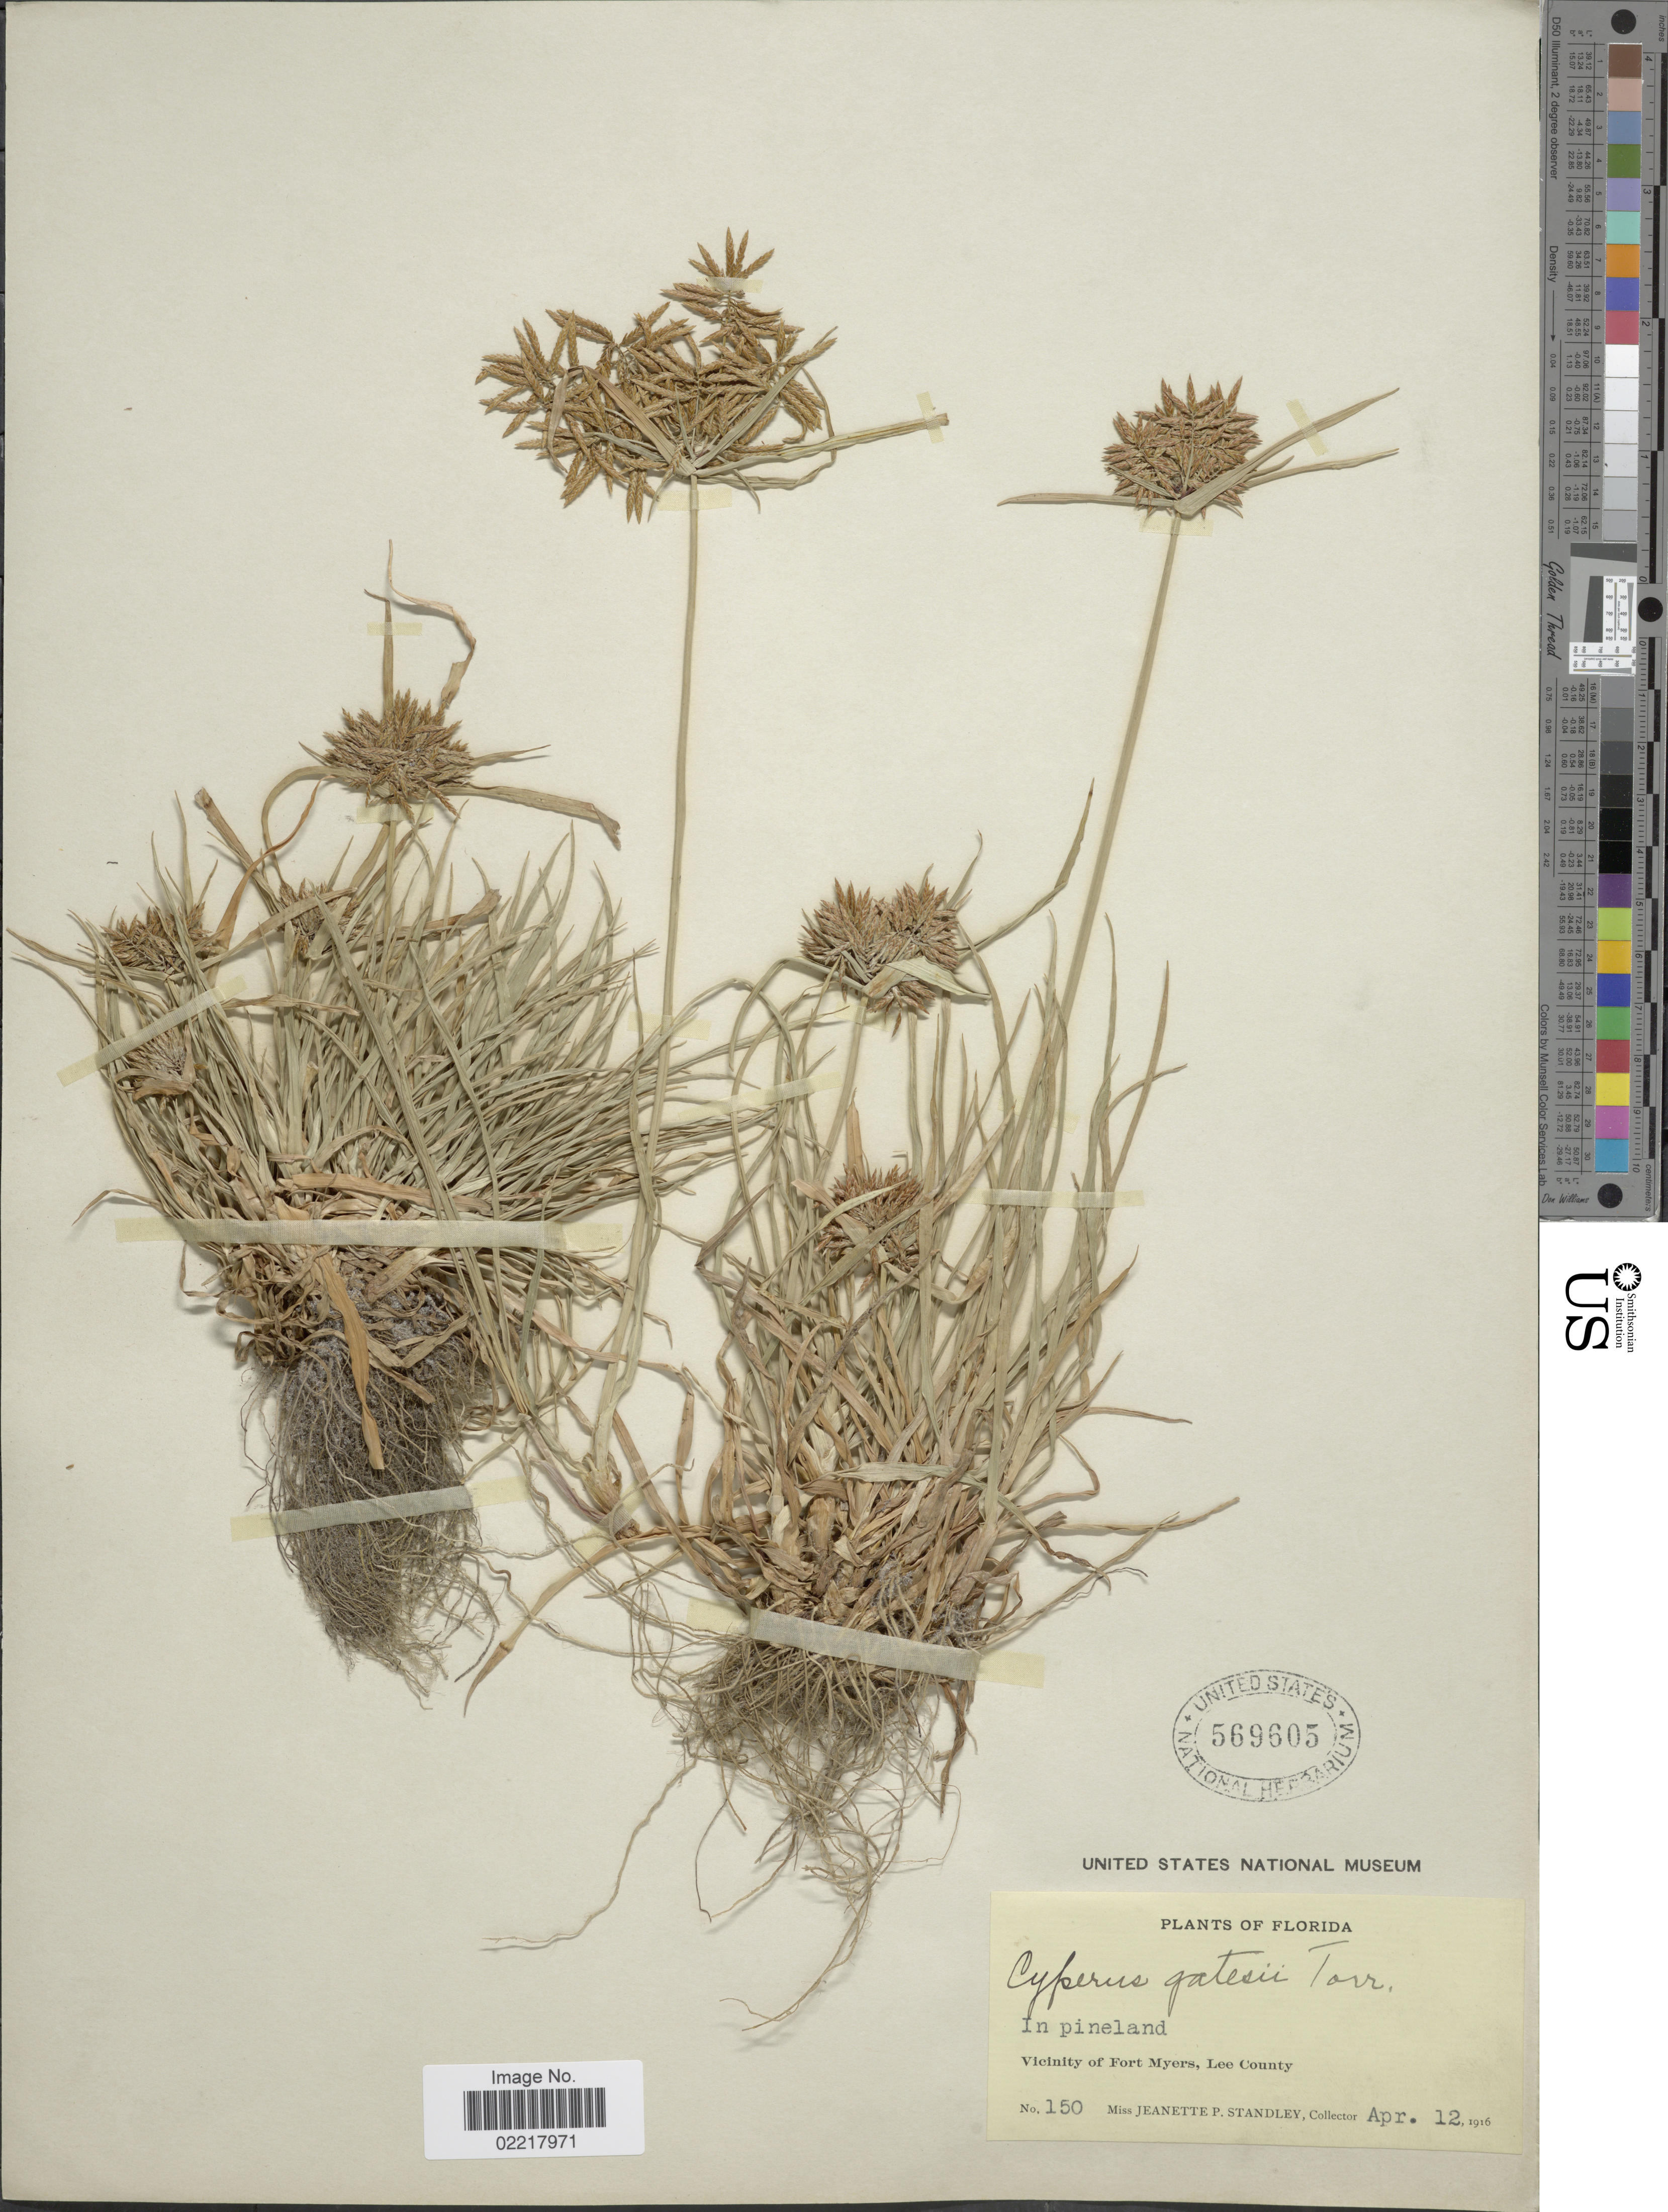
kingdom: Plantae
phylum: Tracheophyta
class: Liliopsida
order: Poales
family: Cyperaceae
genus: Cyperus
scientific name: Cyperus polystachyos var. texensis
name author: (Torr.) Fernald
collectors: J. P. Standley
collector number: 150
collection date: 1916-04-12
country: United States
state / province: Florida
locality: In pineland, Vicinity of Fort Myers, Lee County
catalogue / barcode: US 569605